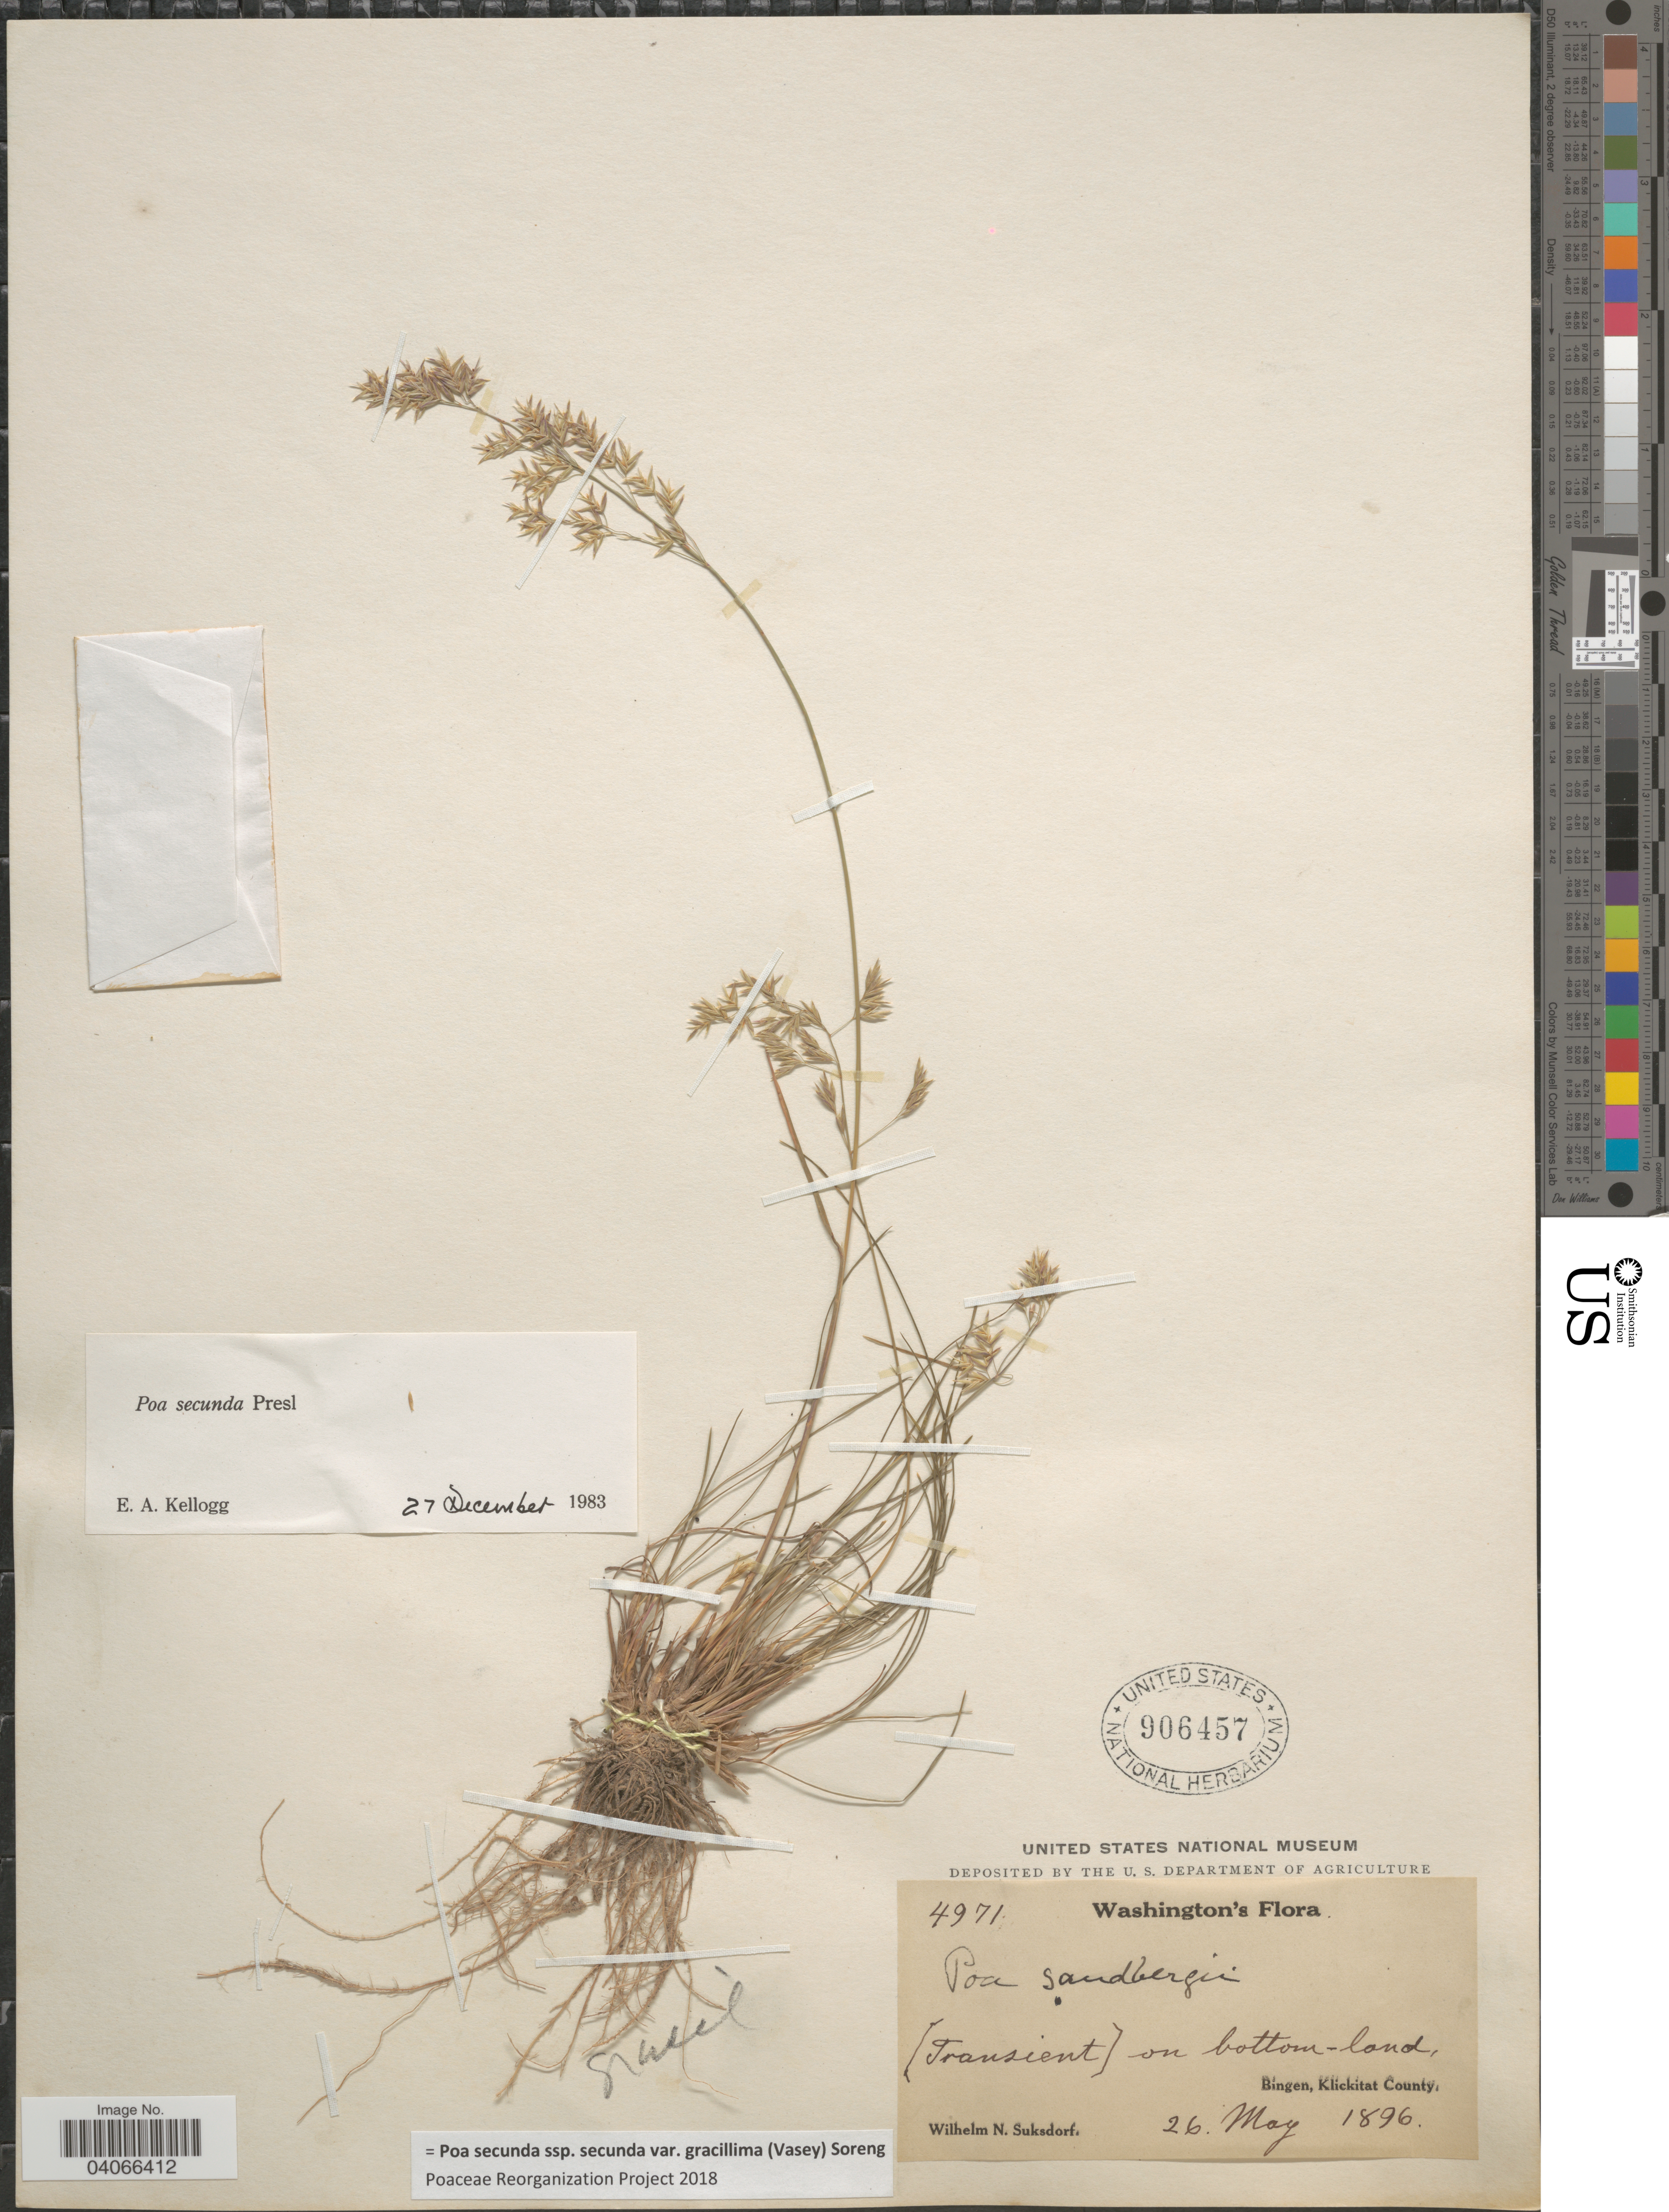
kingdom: Plantae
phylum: Tracheophyta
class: Liliopsida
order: Poales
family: Poaceae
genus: Poa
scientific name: Poa secunda subsp. secunda var. gracillima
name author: (Vasey) Soreng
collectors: W. N. Suksdorf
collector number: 4971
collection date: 1896-05-26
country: United States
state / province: Washington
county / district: Klickitat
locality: [Transient] on bottom-land, Bingen, Klickitat County.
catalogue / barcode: US 906457